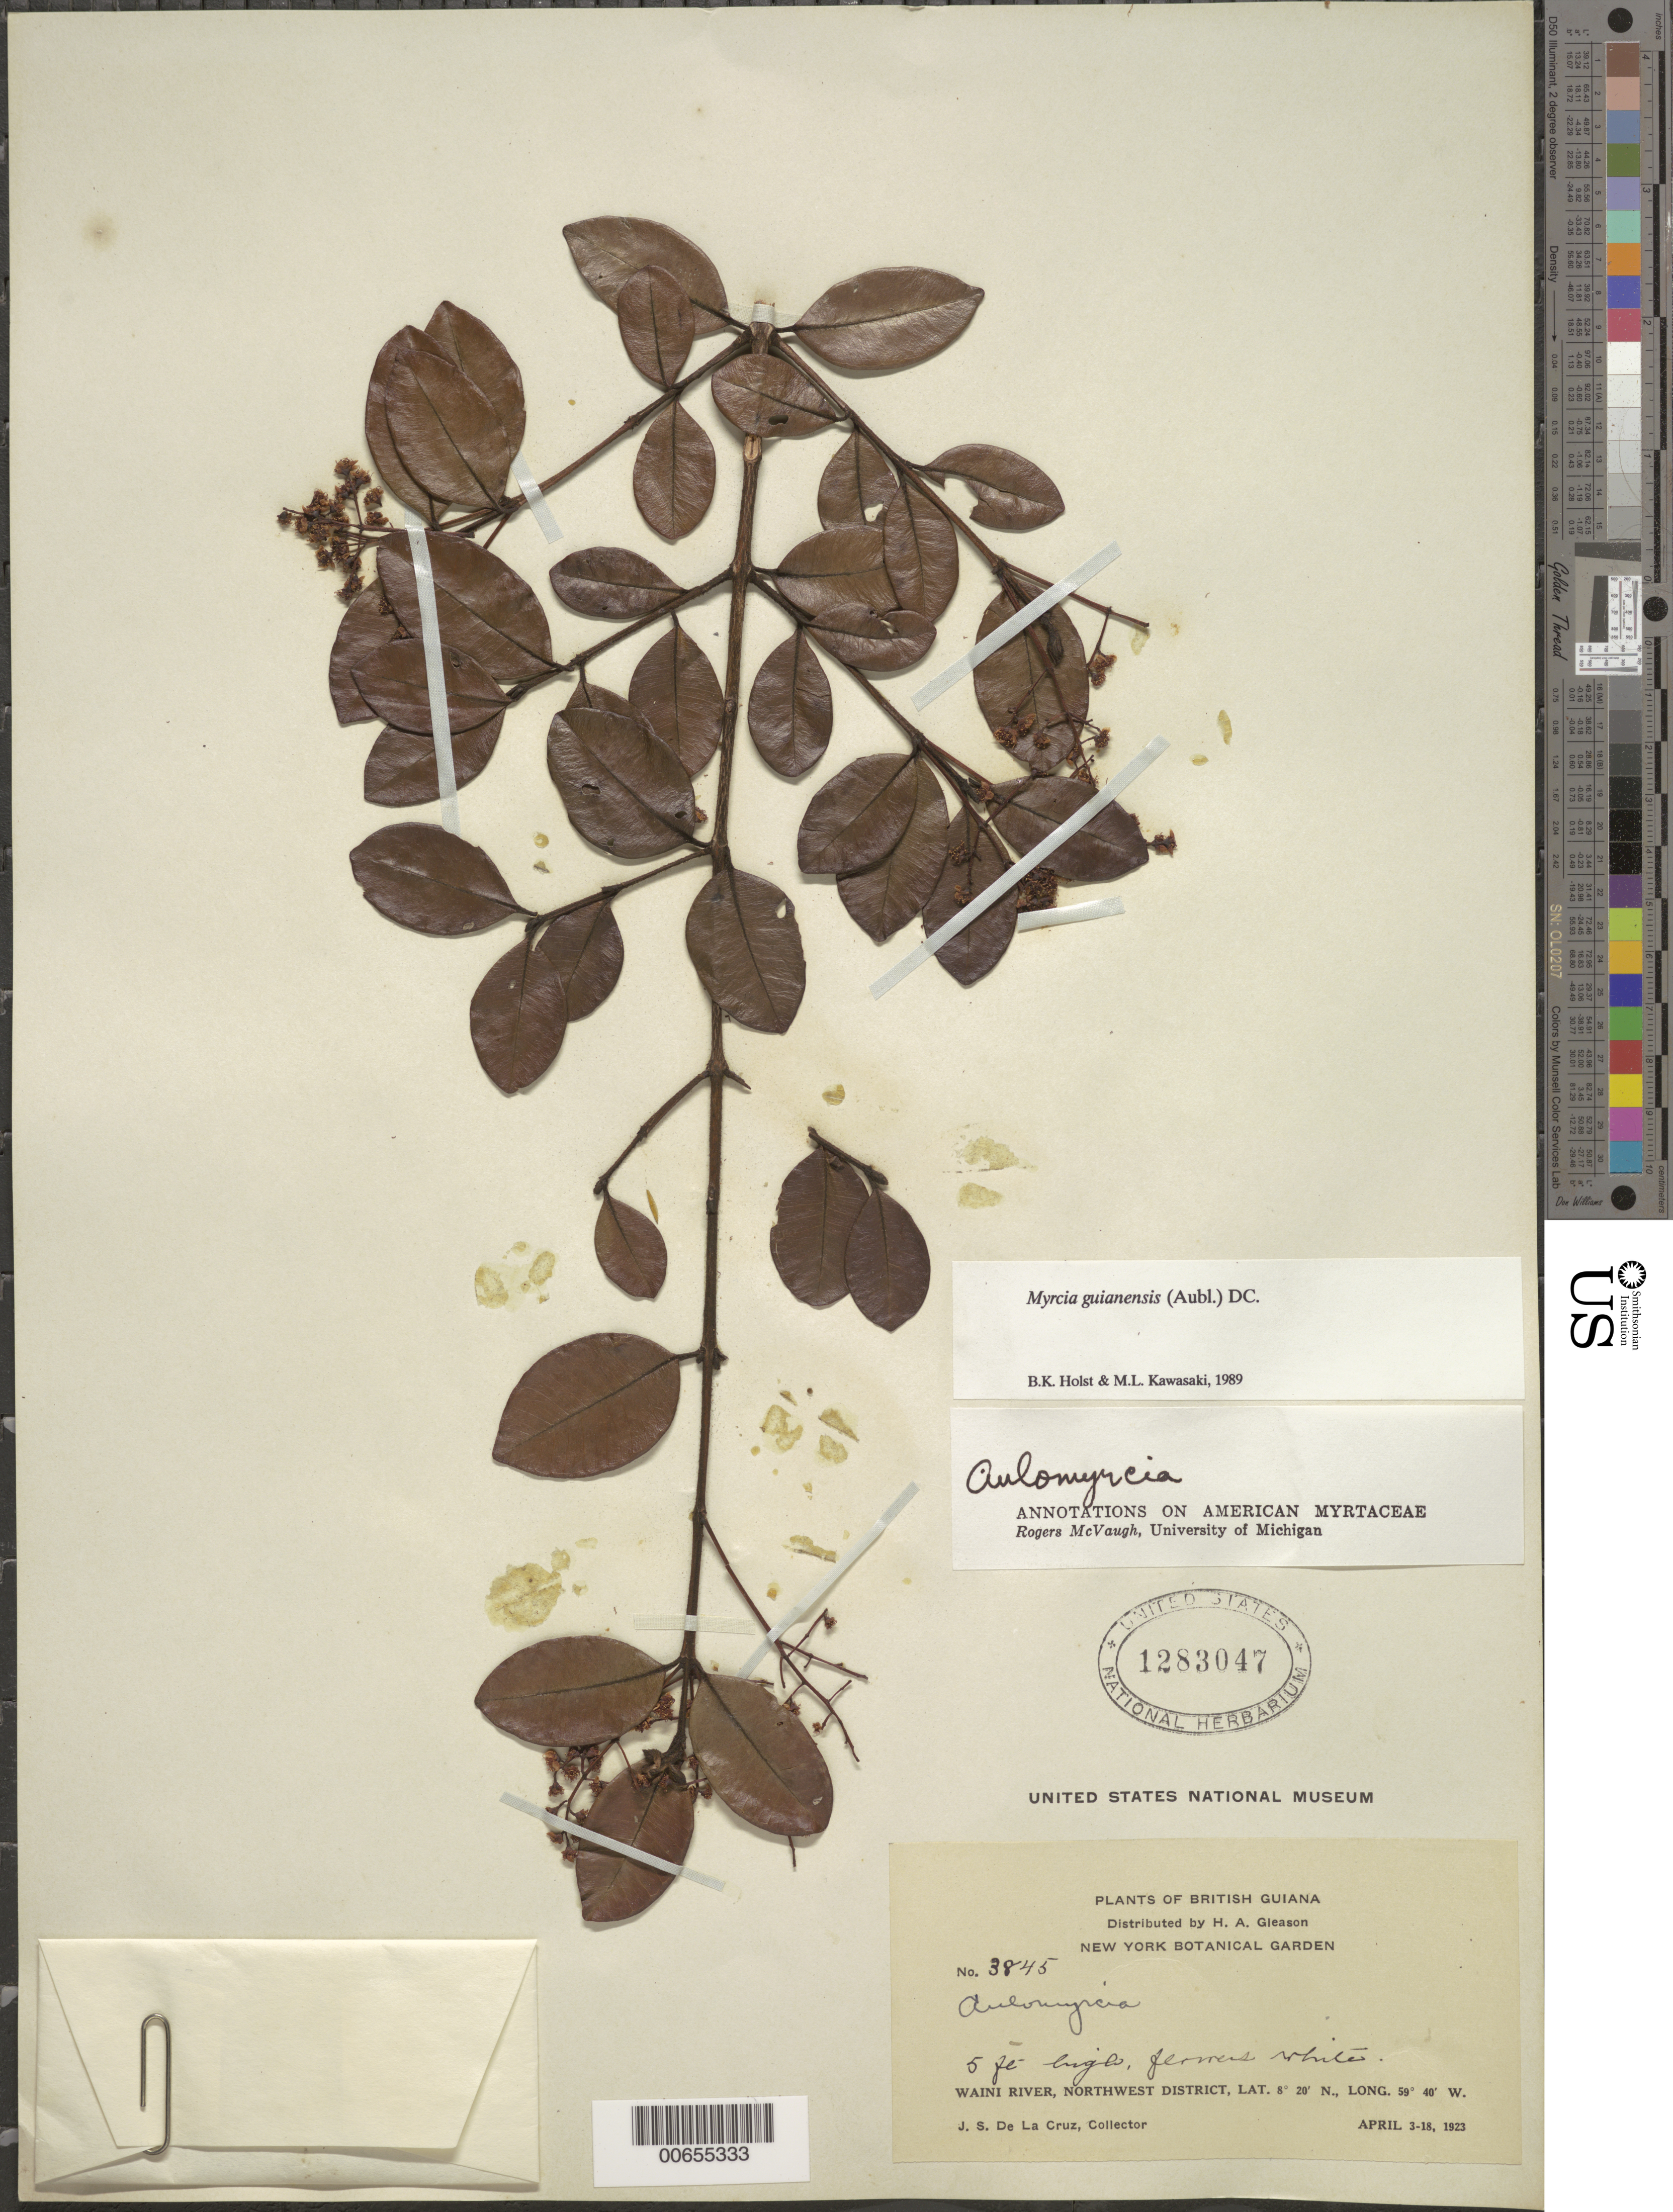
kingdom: Plantae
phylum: Tracheophyta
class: Magnoliopsida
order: Myrtales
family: Myrtaceae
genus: Myrcia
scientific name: Myrcia guianensis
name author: (Aubl.) DC.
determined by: Holst, Bruce K.; Kawasaki, María L.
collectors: J. S. de la Cruz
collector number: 3845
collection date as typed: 3-Apr-23 to 18-Apr-23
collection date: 1923-04-03/1923-04-18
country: Guyana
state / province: Barima-Waini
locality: Waini R., NW District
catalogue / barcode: US 1283047